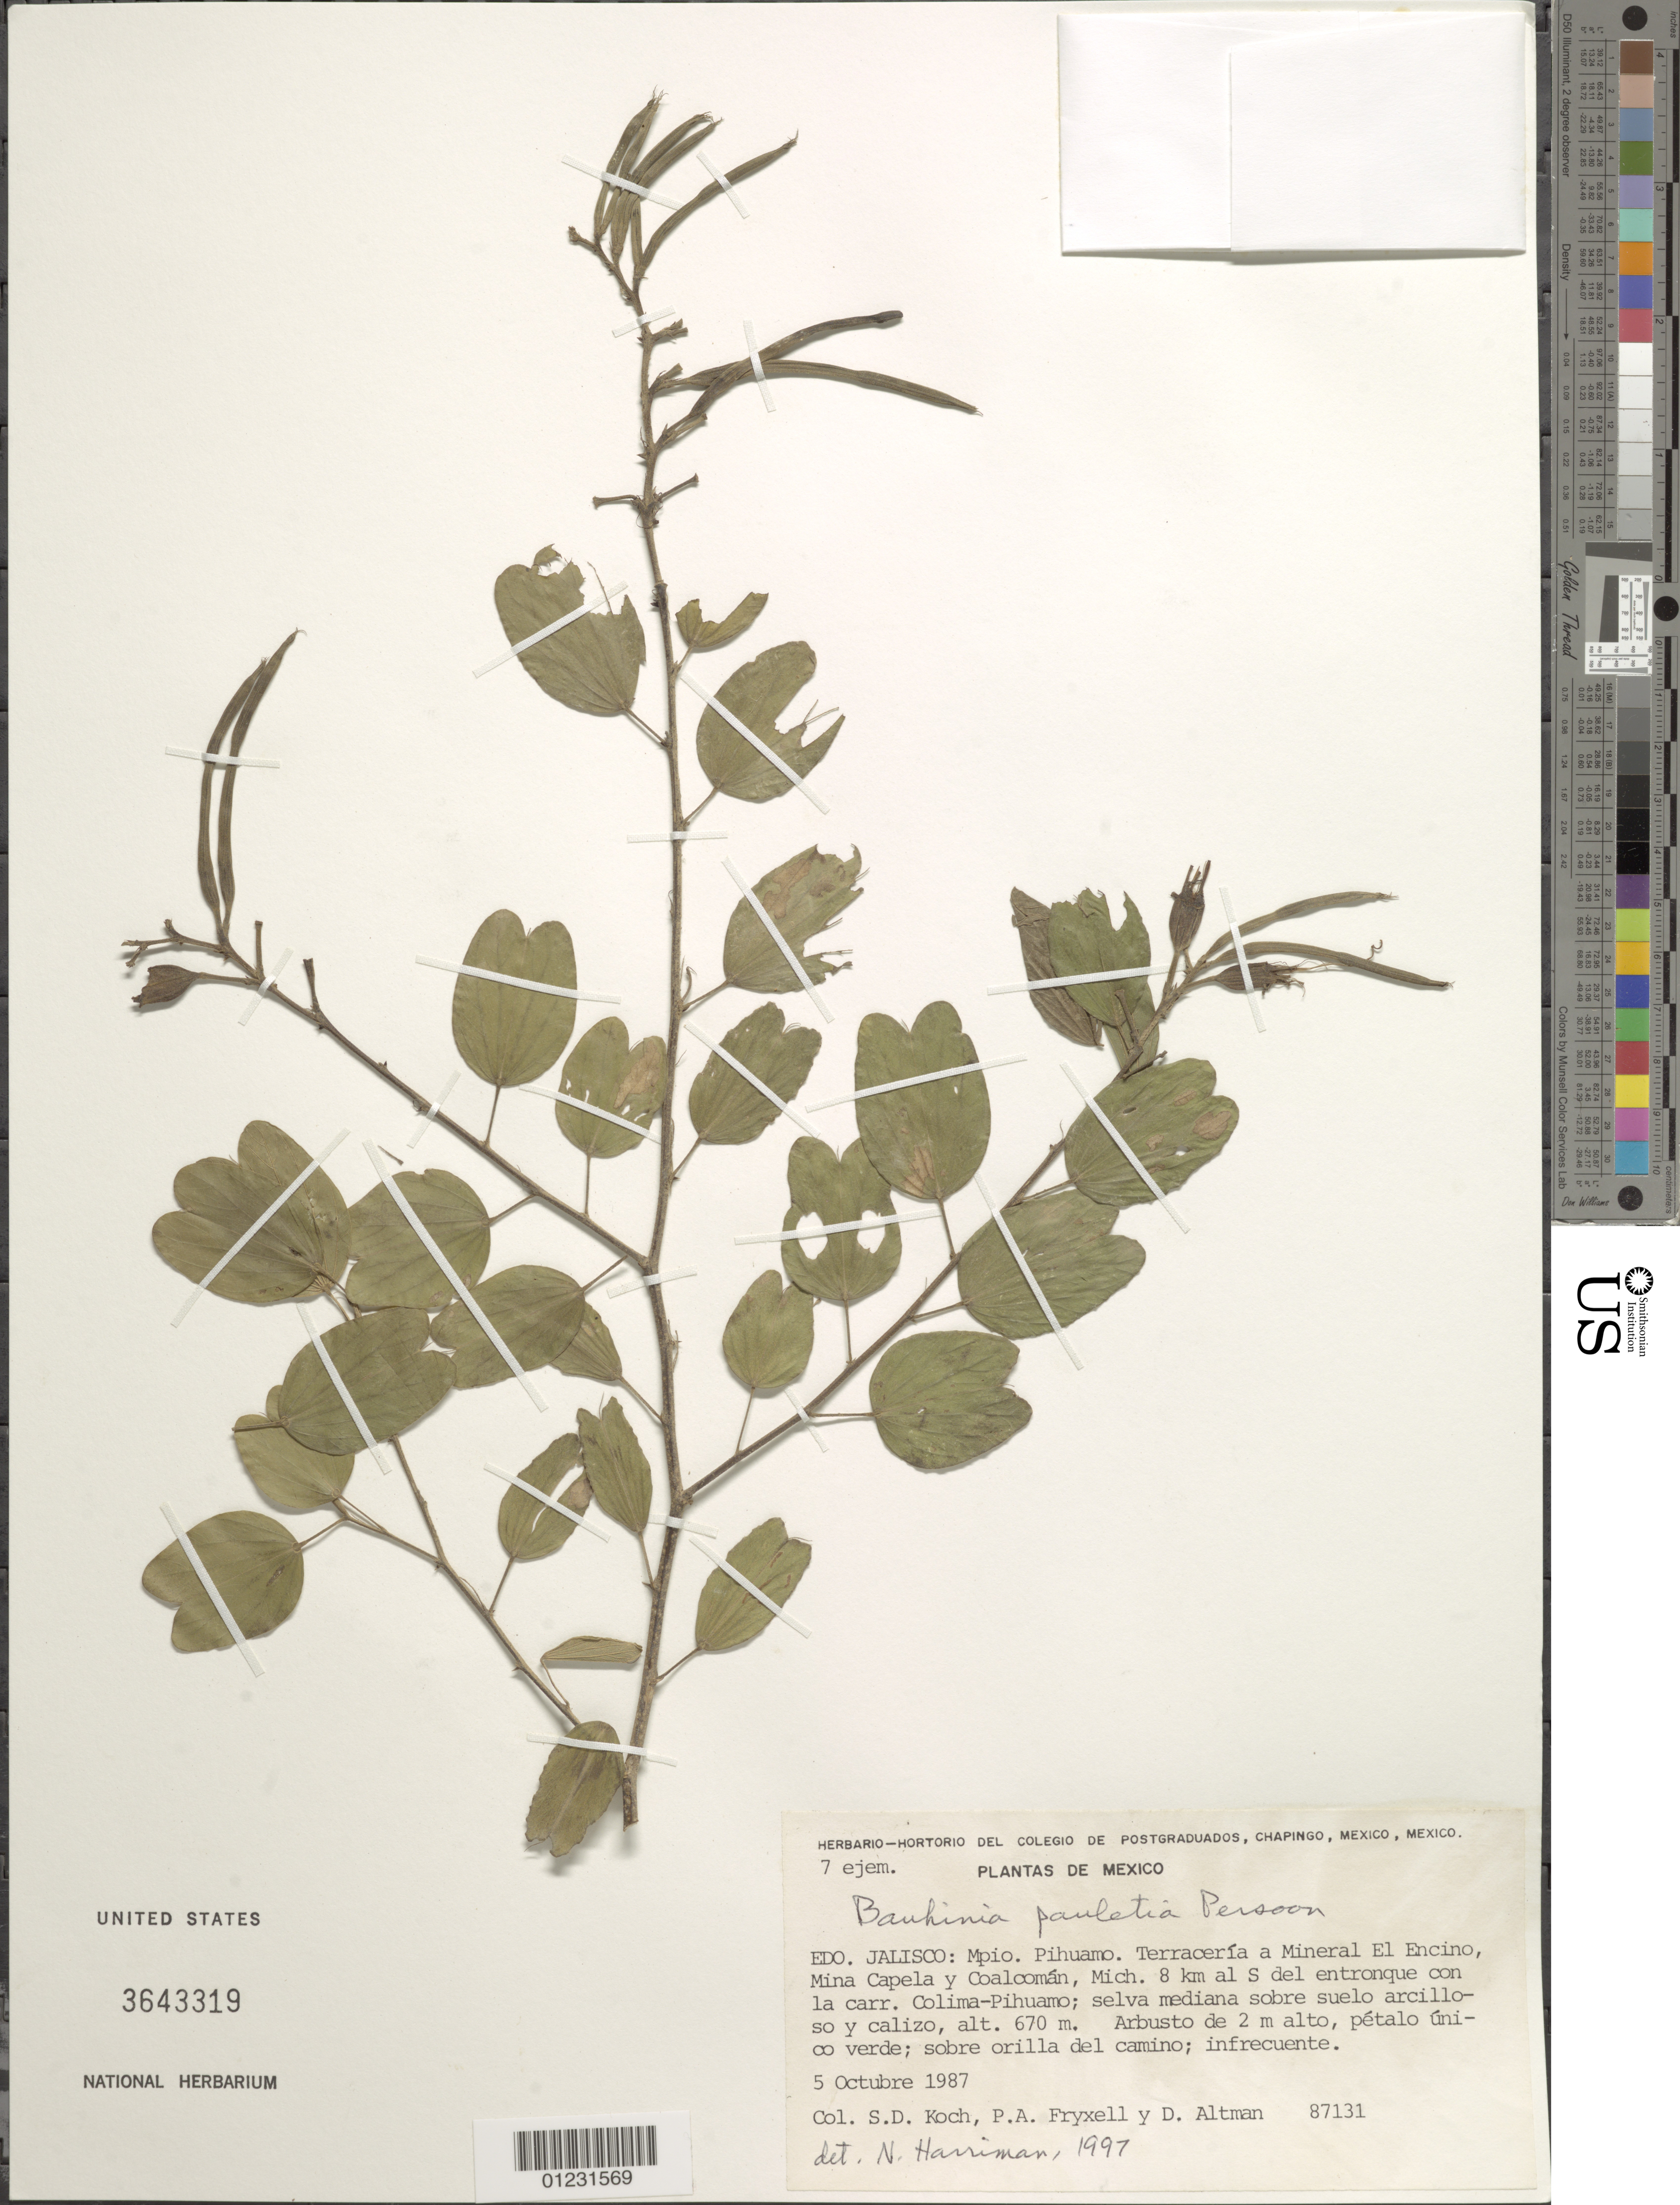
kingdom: Plantae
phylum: Tracheophyta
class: Magnoliopsida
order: Fabales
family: Fabaceae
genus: Bauhinia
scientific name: Bauhinia pauletia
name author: Pers.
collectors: S. D. Koch, P. A. Fryxell & D. Altman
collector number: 87131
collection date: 1987-10-05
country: Mexico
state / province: Jalisco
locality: Mpio. Pihuamo.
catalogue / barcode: US 3643319